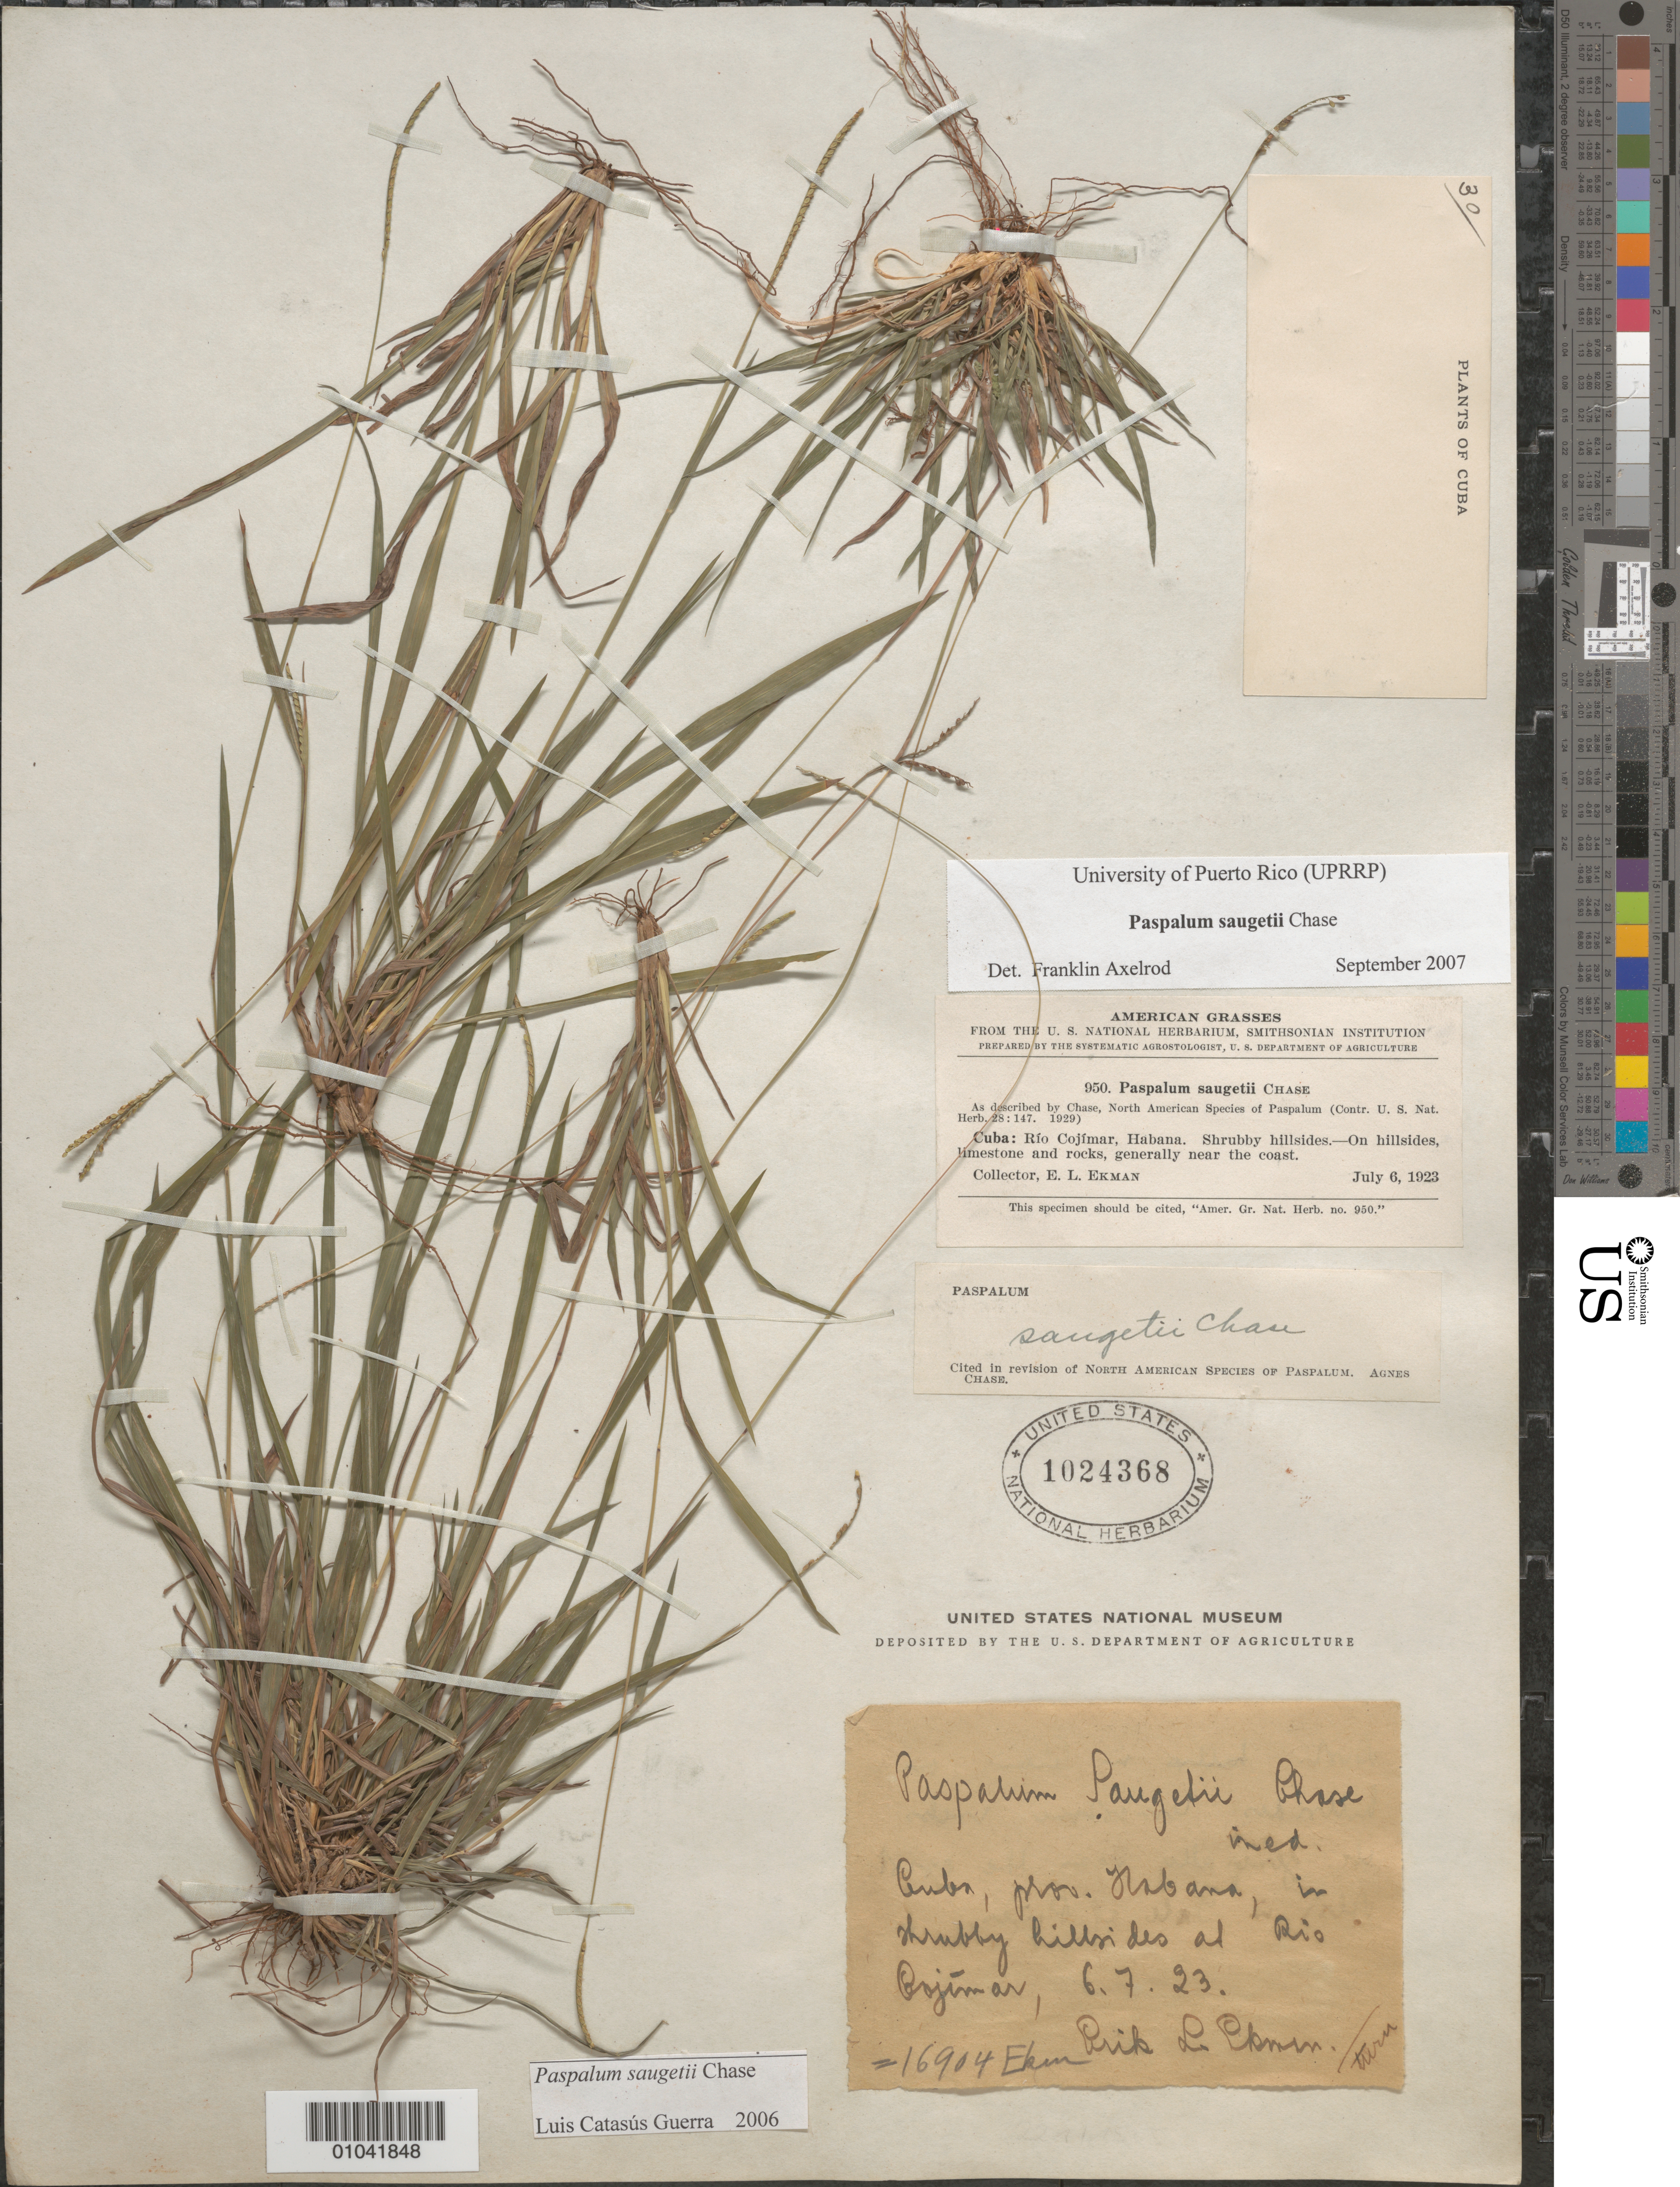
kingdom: Plantae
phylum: Tracheophyta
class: Liliopsida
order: Poales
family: Poaceae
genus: Paspalum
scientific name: Paspalum saugetii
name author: Chase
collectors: E. L. Ekman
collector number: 16904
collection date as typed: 06 Jul 1923 or 07 Jun 1923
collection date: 1923-06-07 or 1923-07-06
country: Cuba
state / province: La Habana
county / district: Municipio Habana del Este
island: Cuba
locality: Rio Cojimar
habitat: In shrubby hillsides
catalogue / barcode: US 1024368